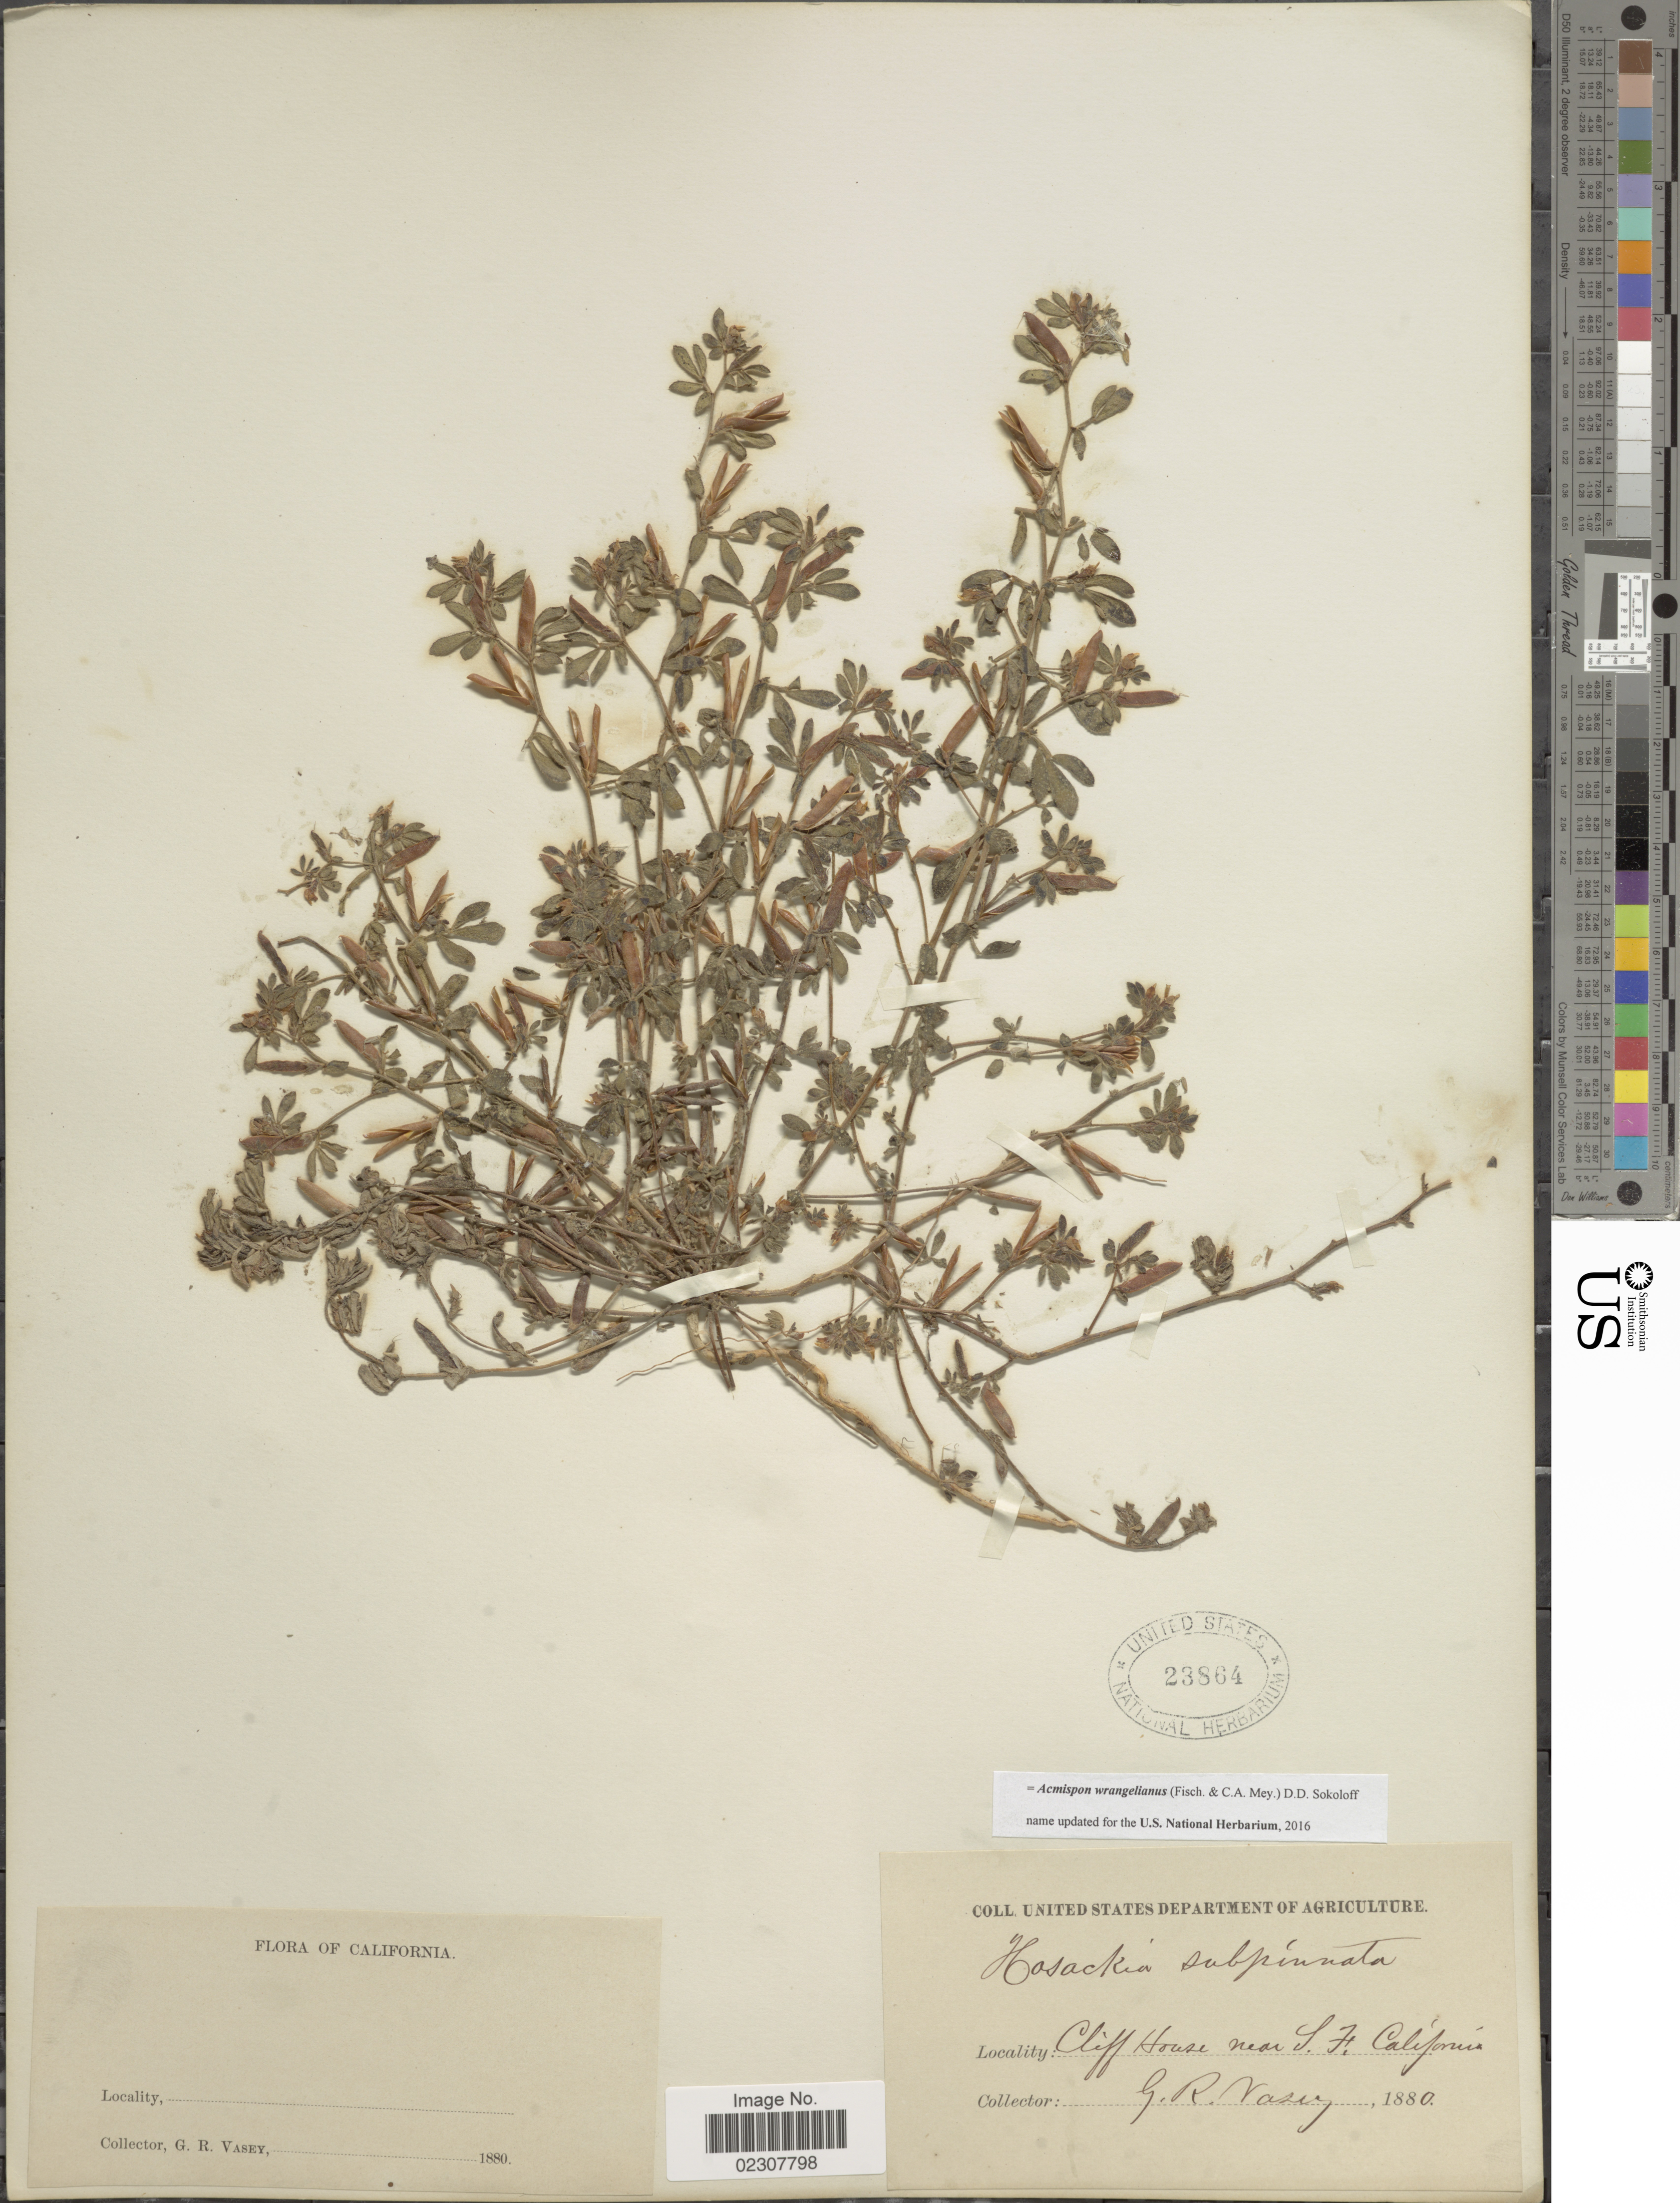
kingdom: Plantae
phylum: Tracheophyta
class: Magnoliopsida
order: Fabales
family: Fabaceae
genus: Acmispon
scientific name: Acmispon wrangelianus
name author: (Fisch. & C.A. Mey.) D.D. Sokoloff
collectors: G. R. Vasey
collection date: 1880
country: United States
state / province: California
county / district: San Francisco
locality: Cliff House near S. F.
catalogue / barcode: US 23864